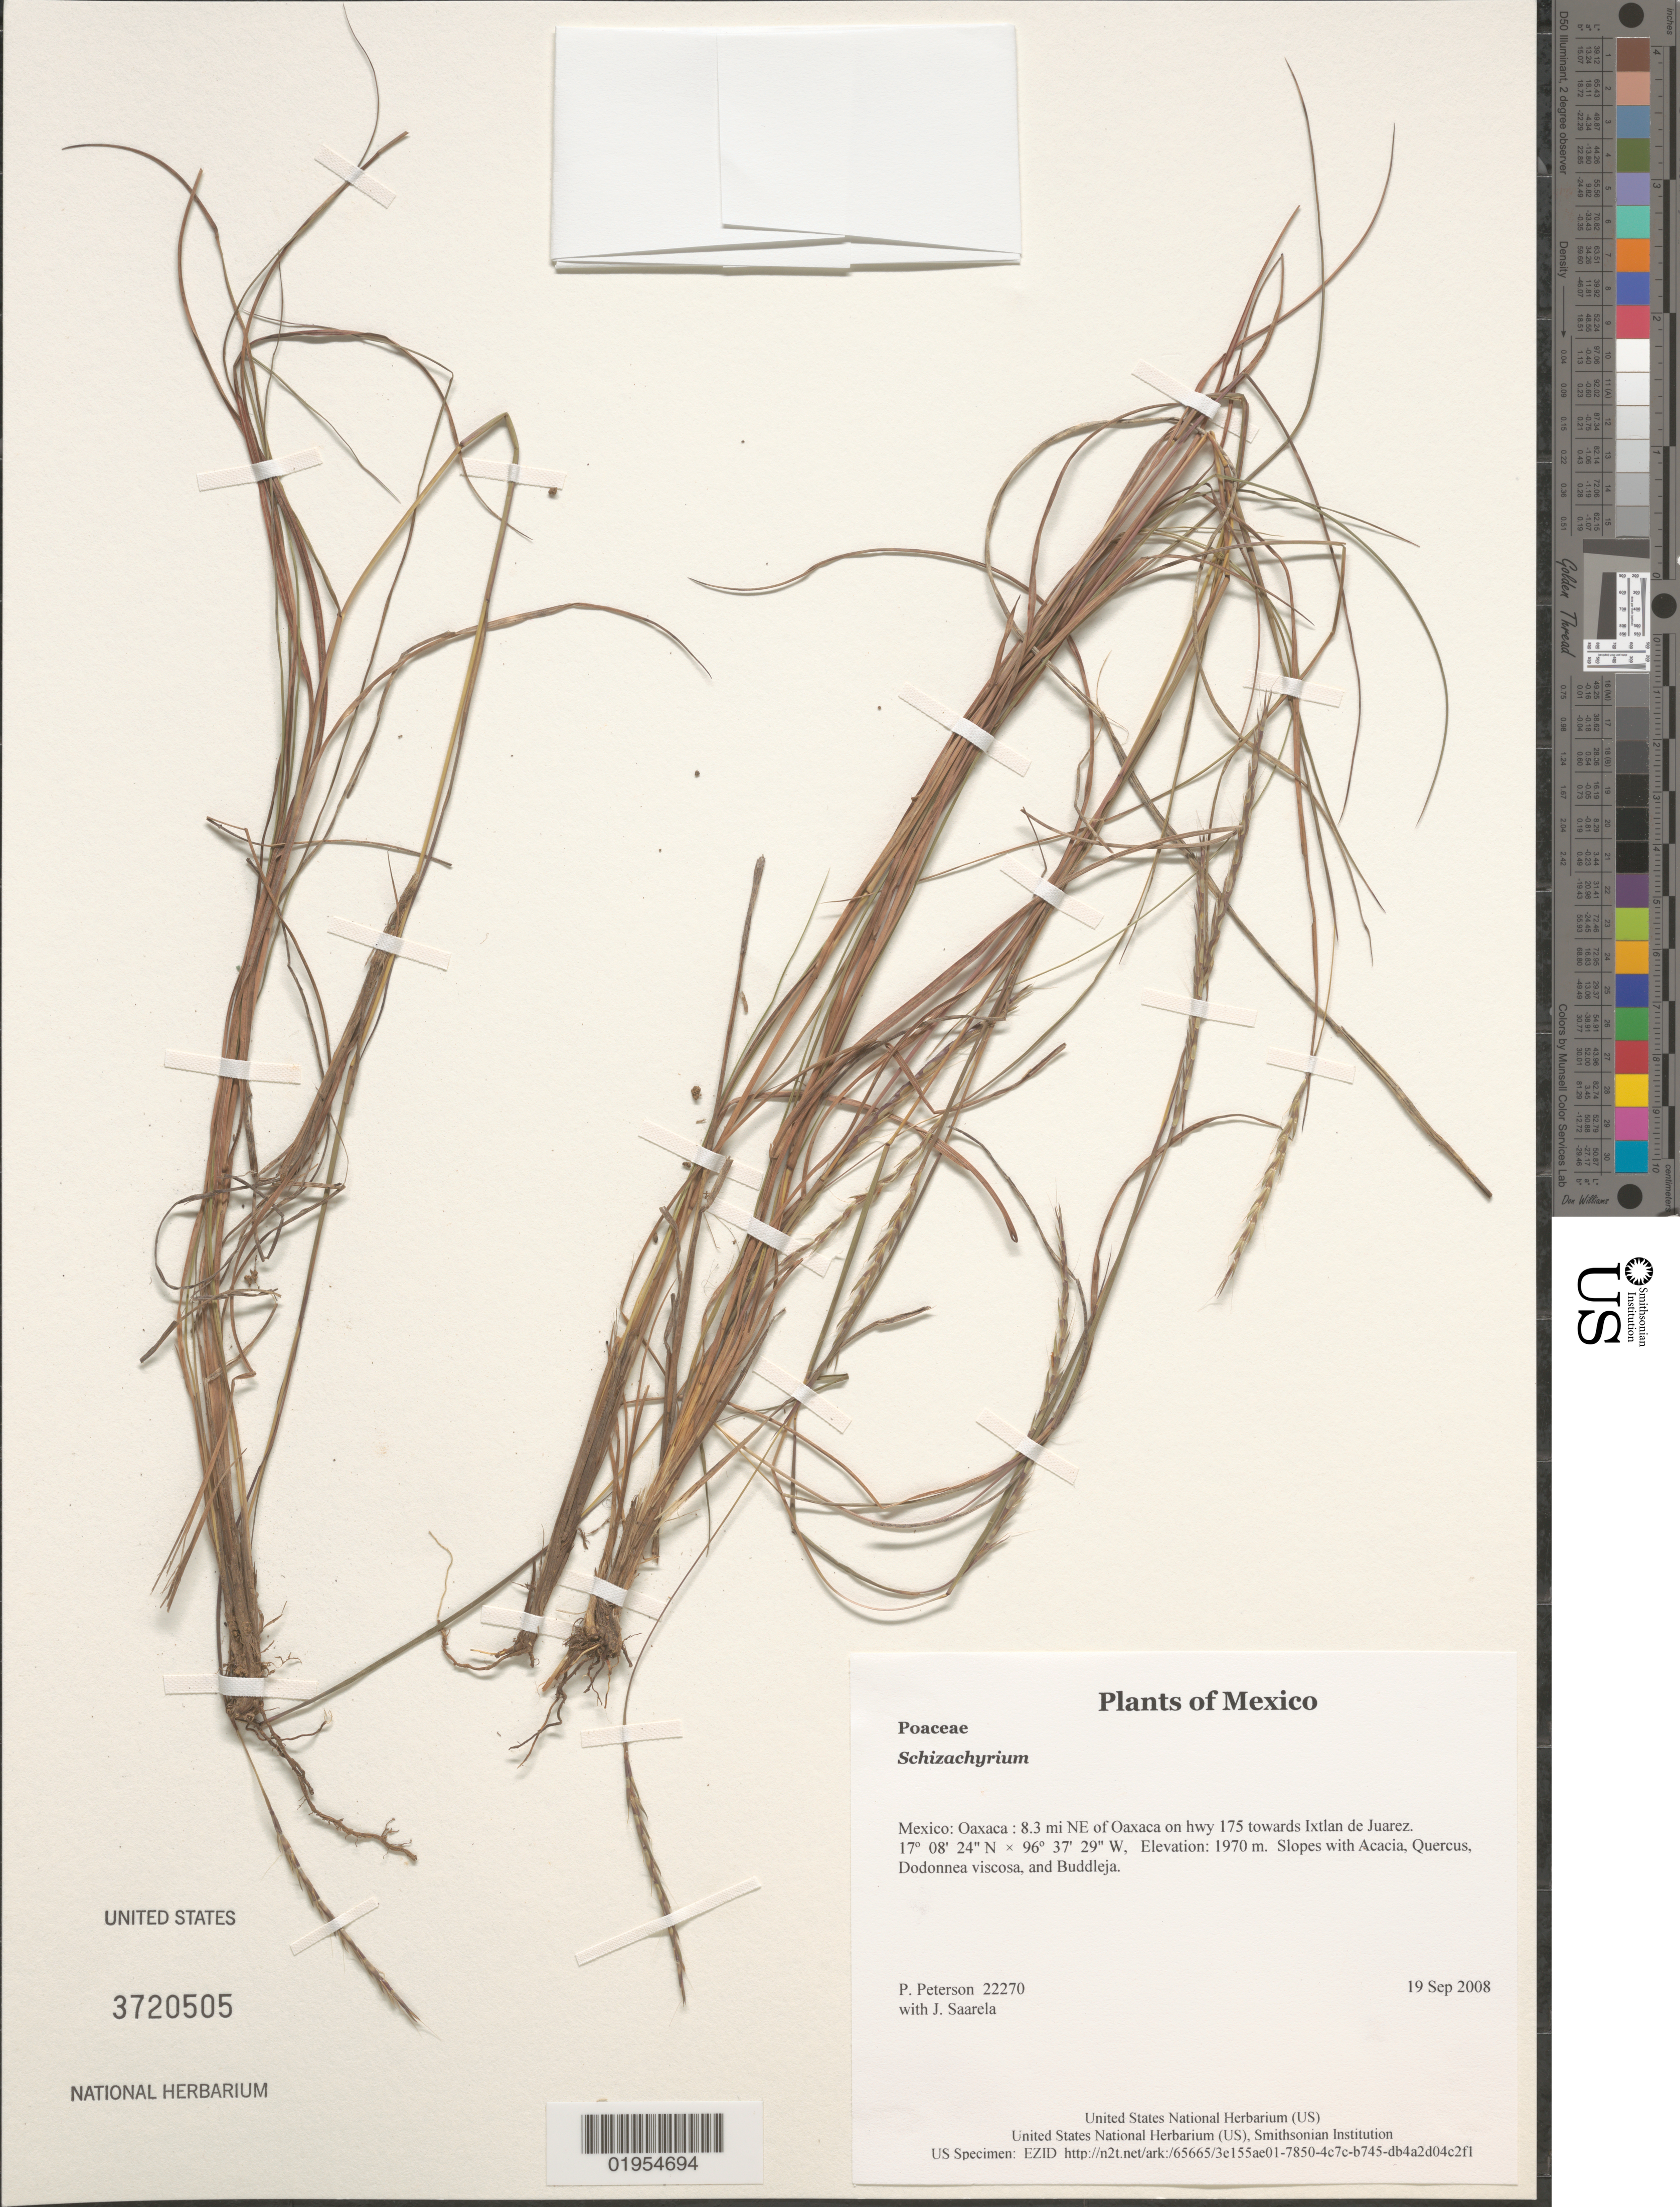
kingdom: Plantae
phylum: Tracheophyta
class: Liliopsida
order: Poales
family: Poaceae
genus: Schizachyrium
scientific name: Schizachyrium sp.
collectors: P. M. Peterson & J. Saarela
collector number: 22270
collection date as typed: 19 Sep 2008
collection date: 2008-09-19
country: Mexico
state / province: Oaxaca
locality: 8.3 mi NE of Oaxaca on hwy 175 towards Ixtlan de Juarez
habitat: Slopes with Acacia, Quercus, Dodonnea viscosa, and Buddleja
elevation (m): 1970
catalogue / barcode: US 3720505